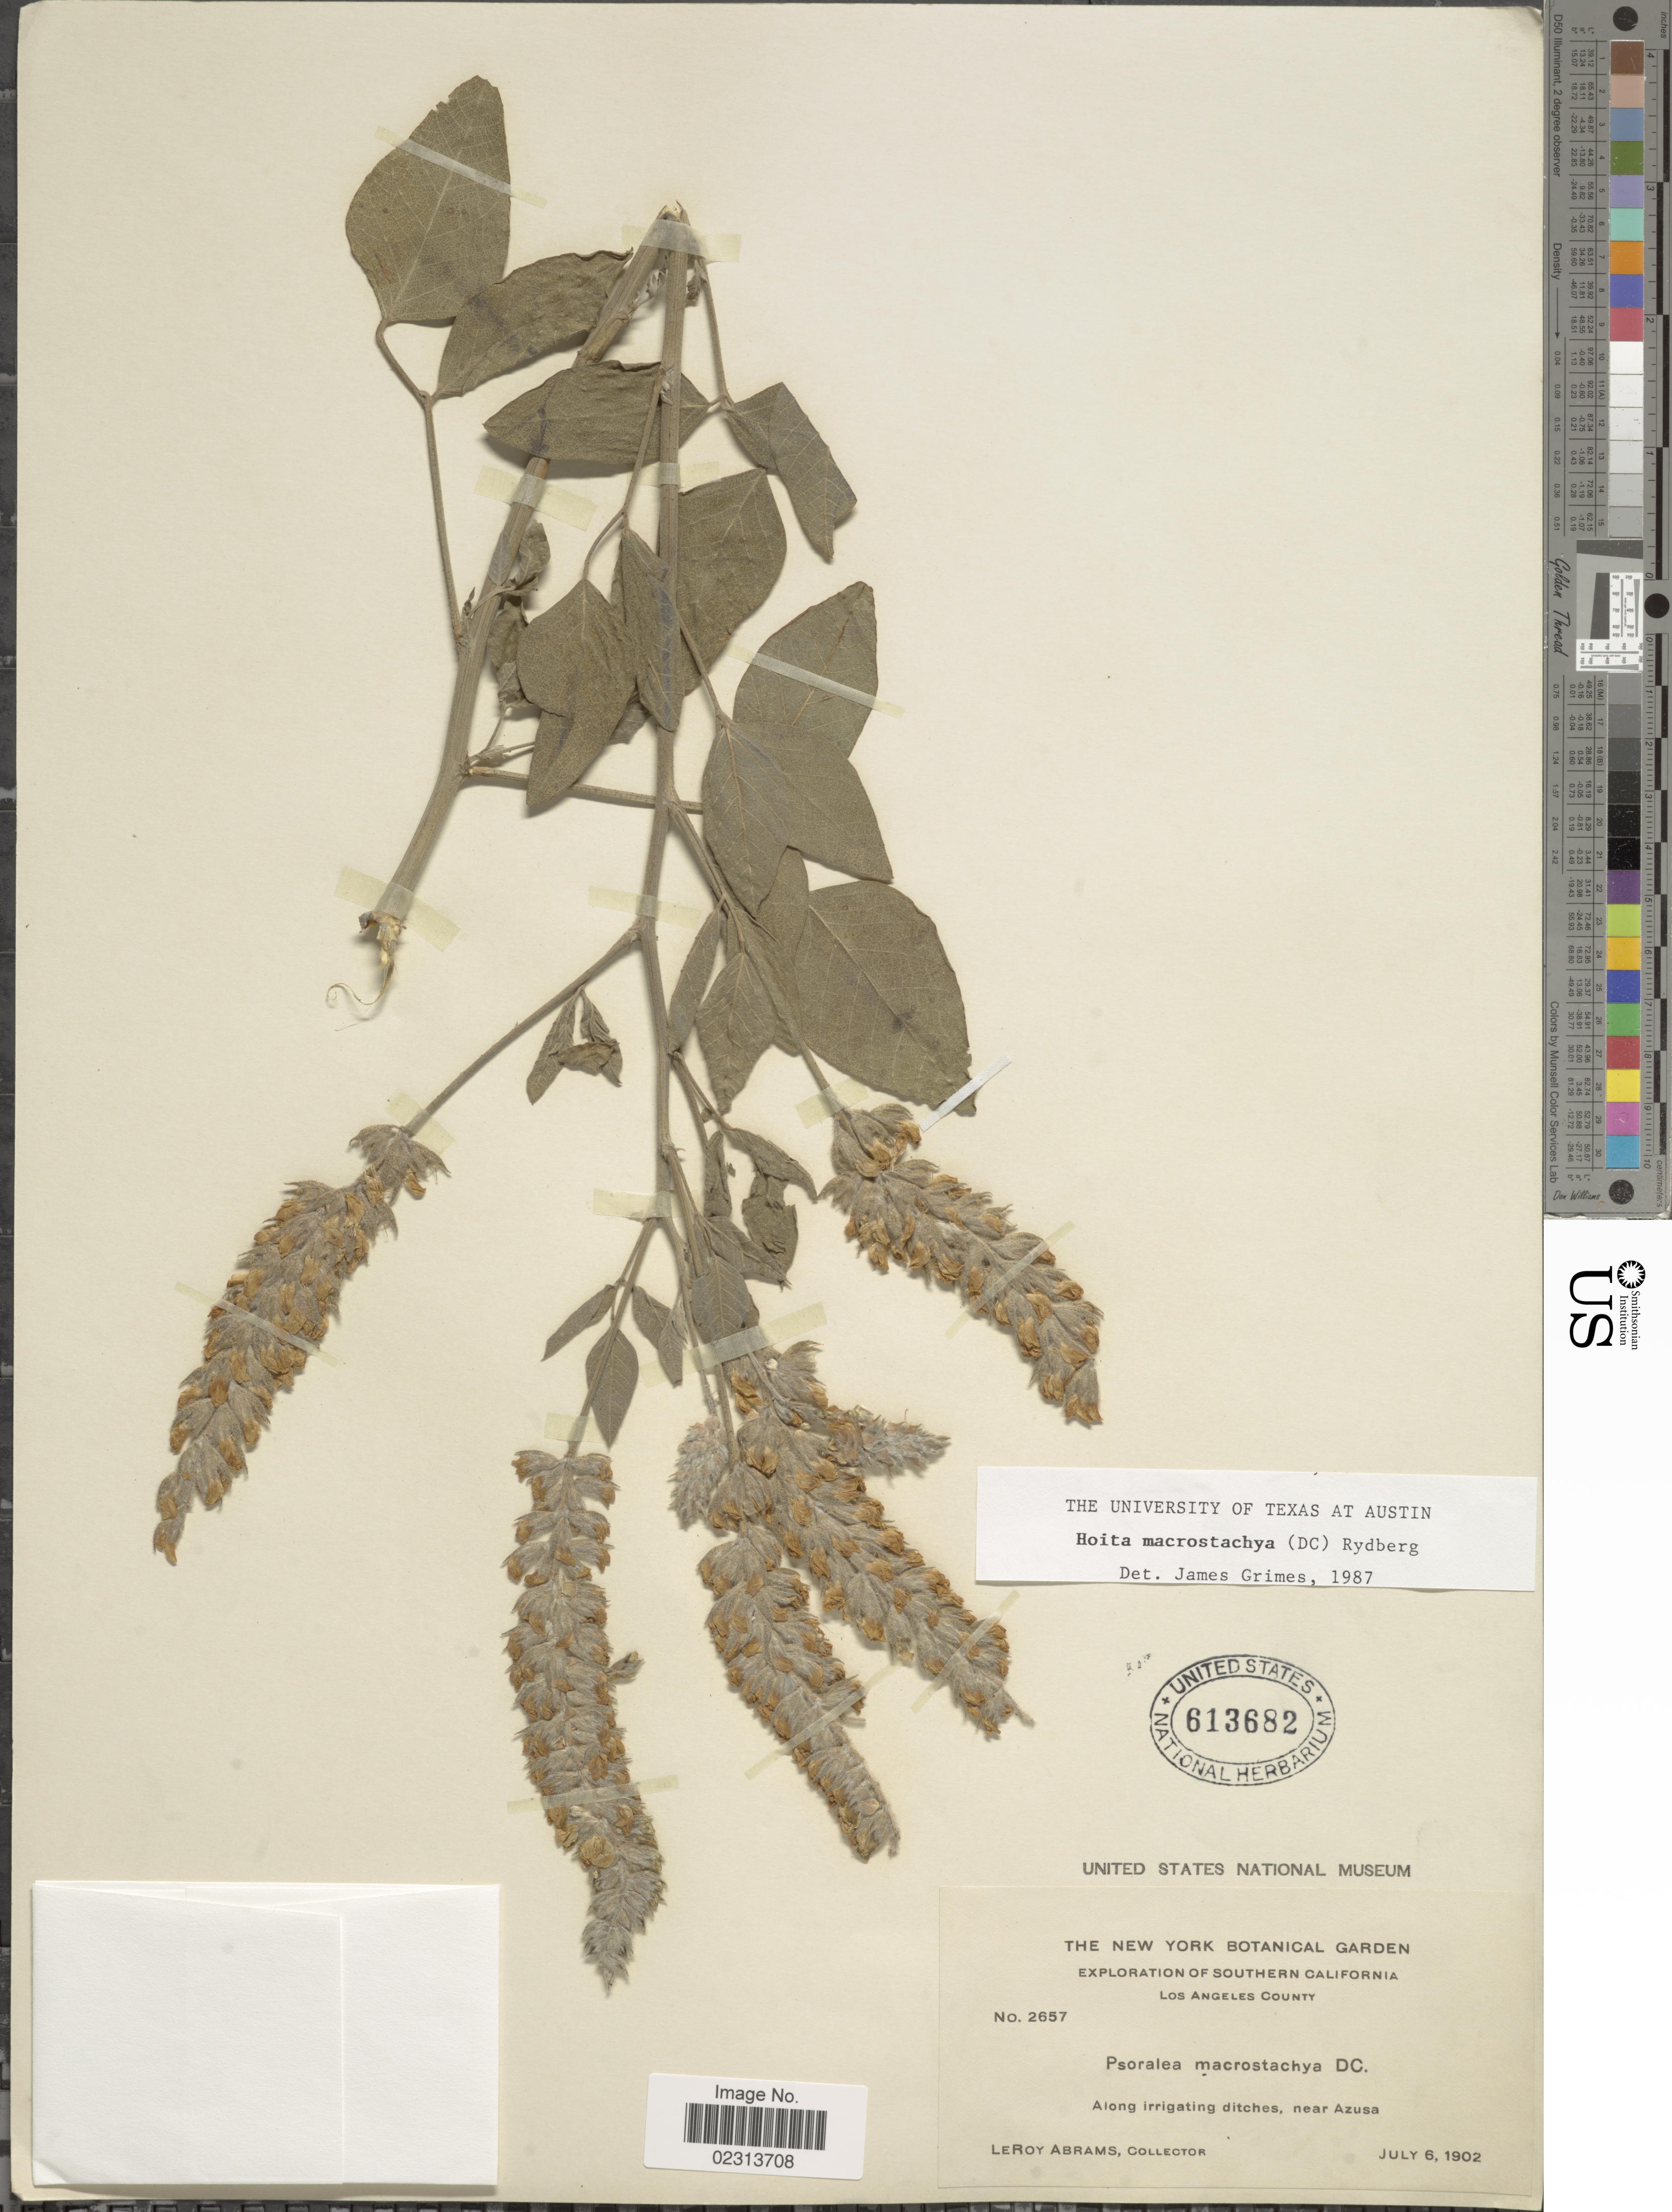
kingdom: Plantae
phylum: Tracheophyta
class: Magnoliopsida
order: Fabales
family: Fabaceae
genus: Hoita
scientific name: Hoita macrostachya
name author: (DC.) Rydb.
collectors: L. Abrams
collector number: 2657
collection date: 1902-07-06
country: United States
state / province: California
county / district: Los Angeles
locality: Southern California, Los Angeles County, Along irrigating ditches, near Azusa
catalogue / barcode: US 613682